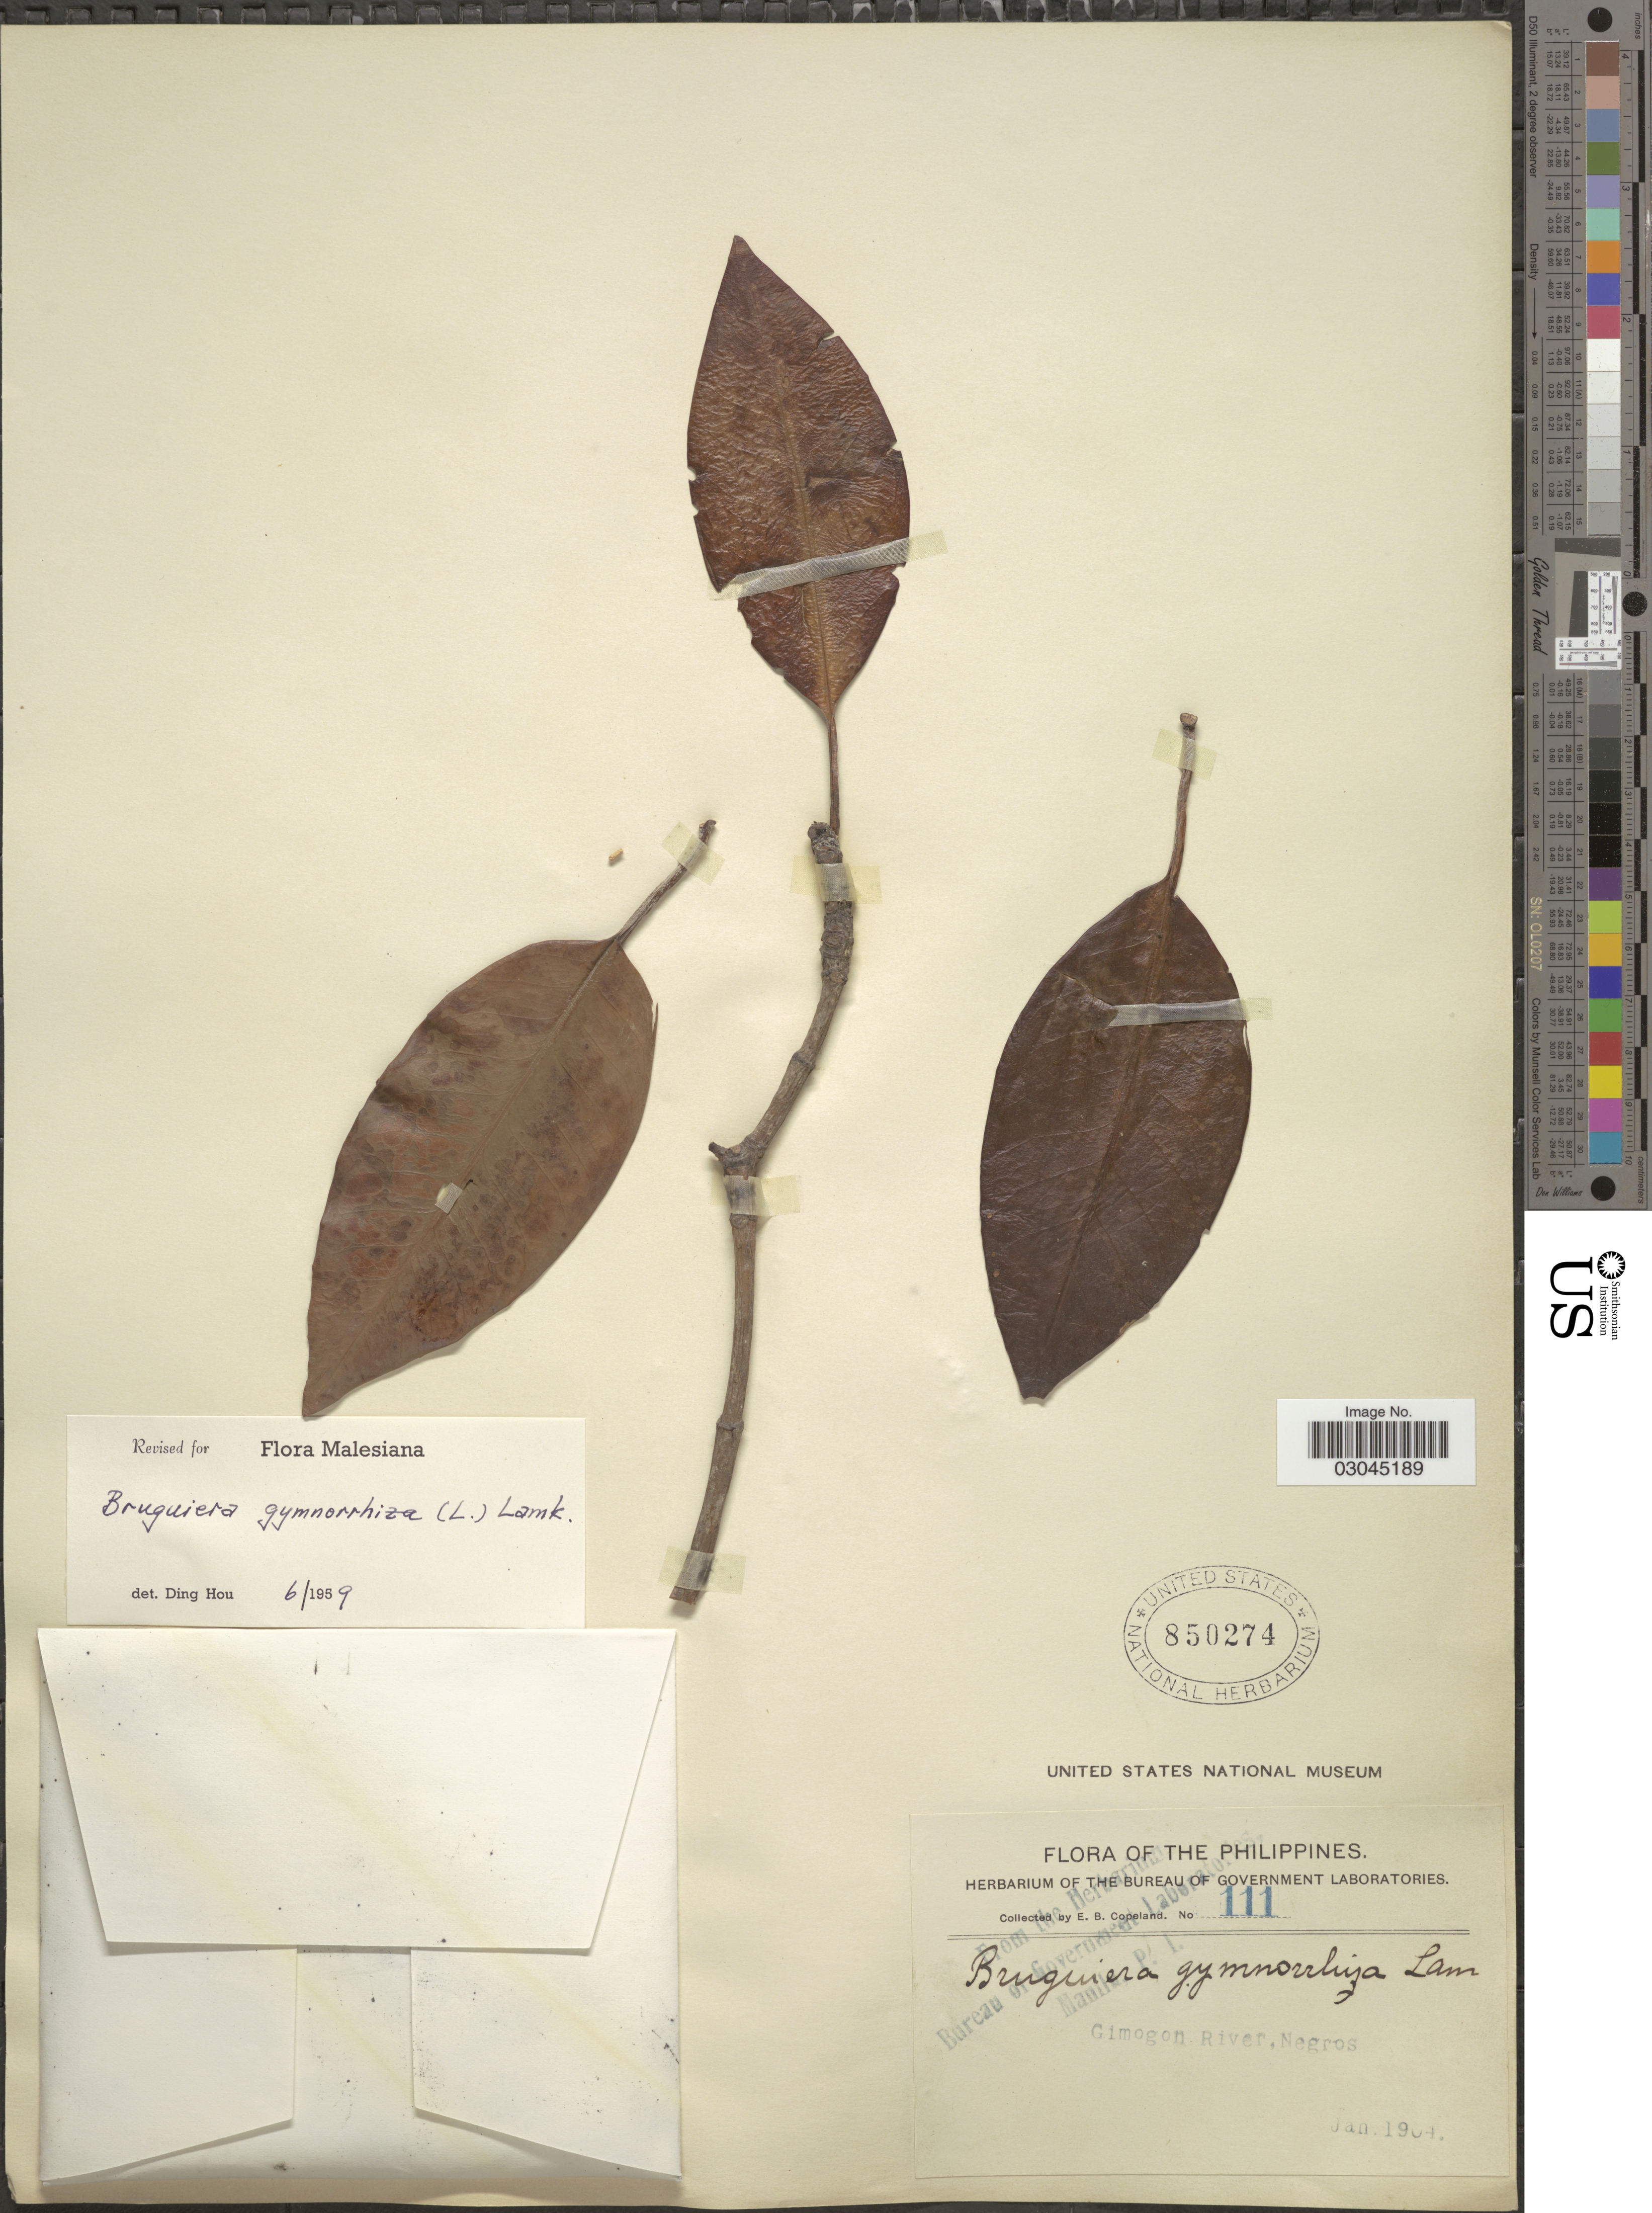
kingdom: Plantae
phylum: Tracheophyta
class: Magnoliopsida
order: Malpighiales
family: Rhizophoraceae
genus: Bruguiera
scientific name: Bruguiera gymnorhiza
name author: (L.) Savigny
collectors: E. B. Copeland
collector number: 111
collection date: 1904-01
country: Philippines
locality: Gimogon River, Negros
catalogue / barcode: US 850274